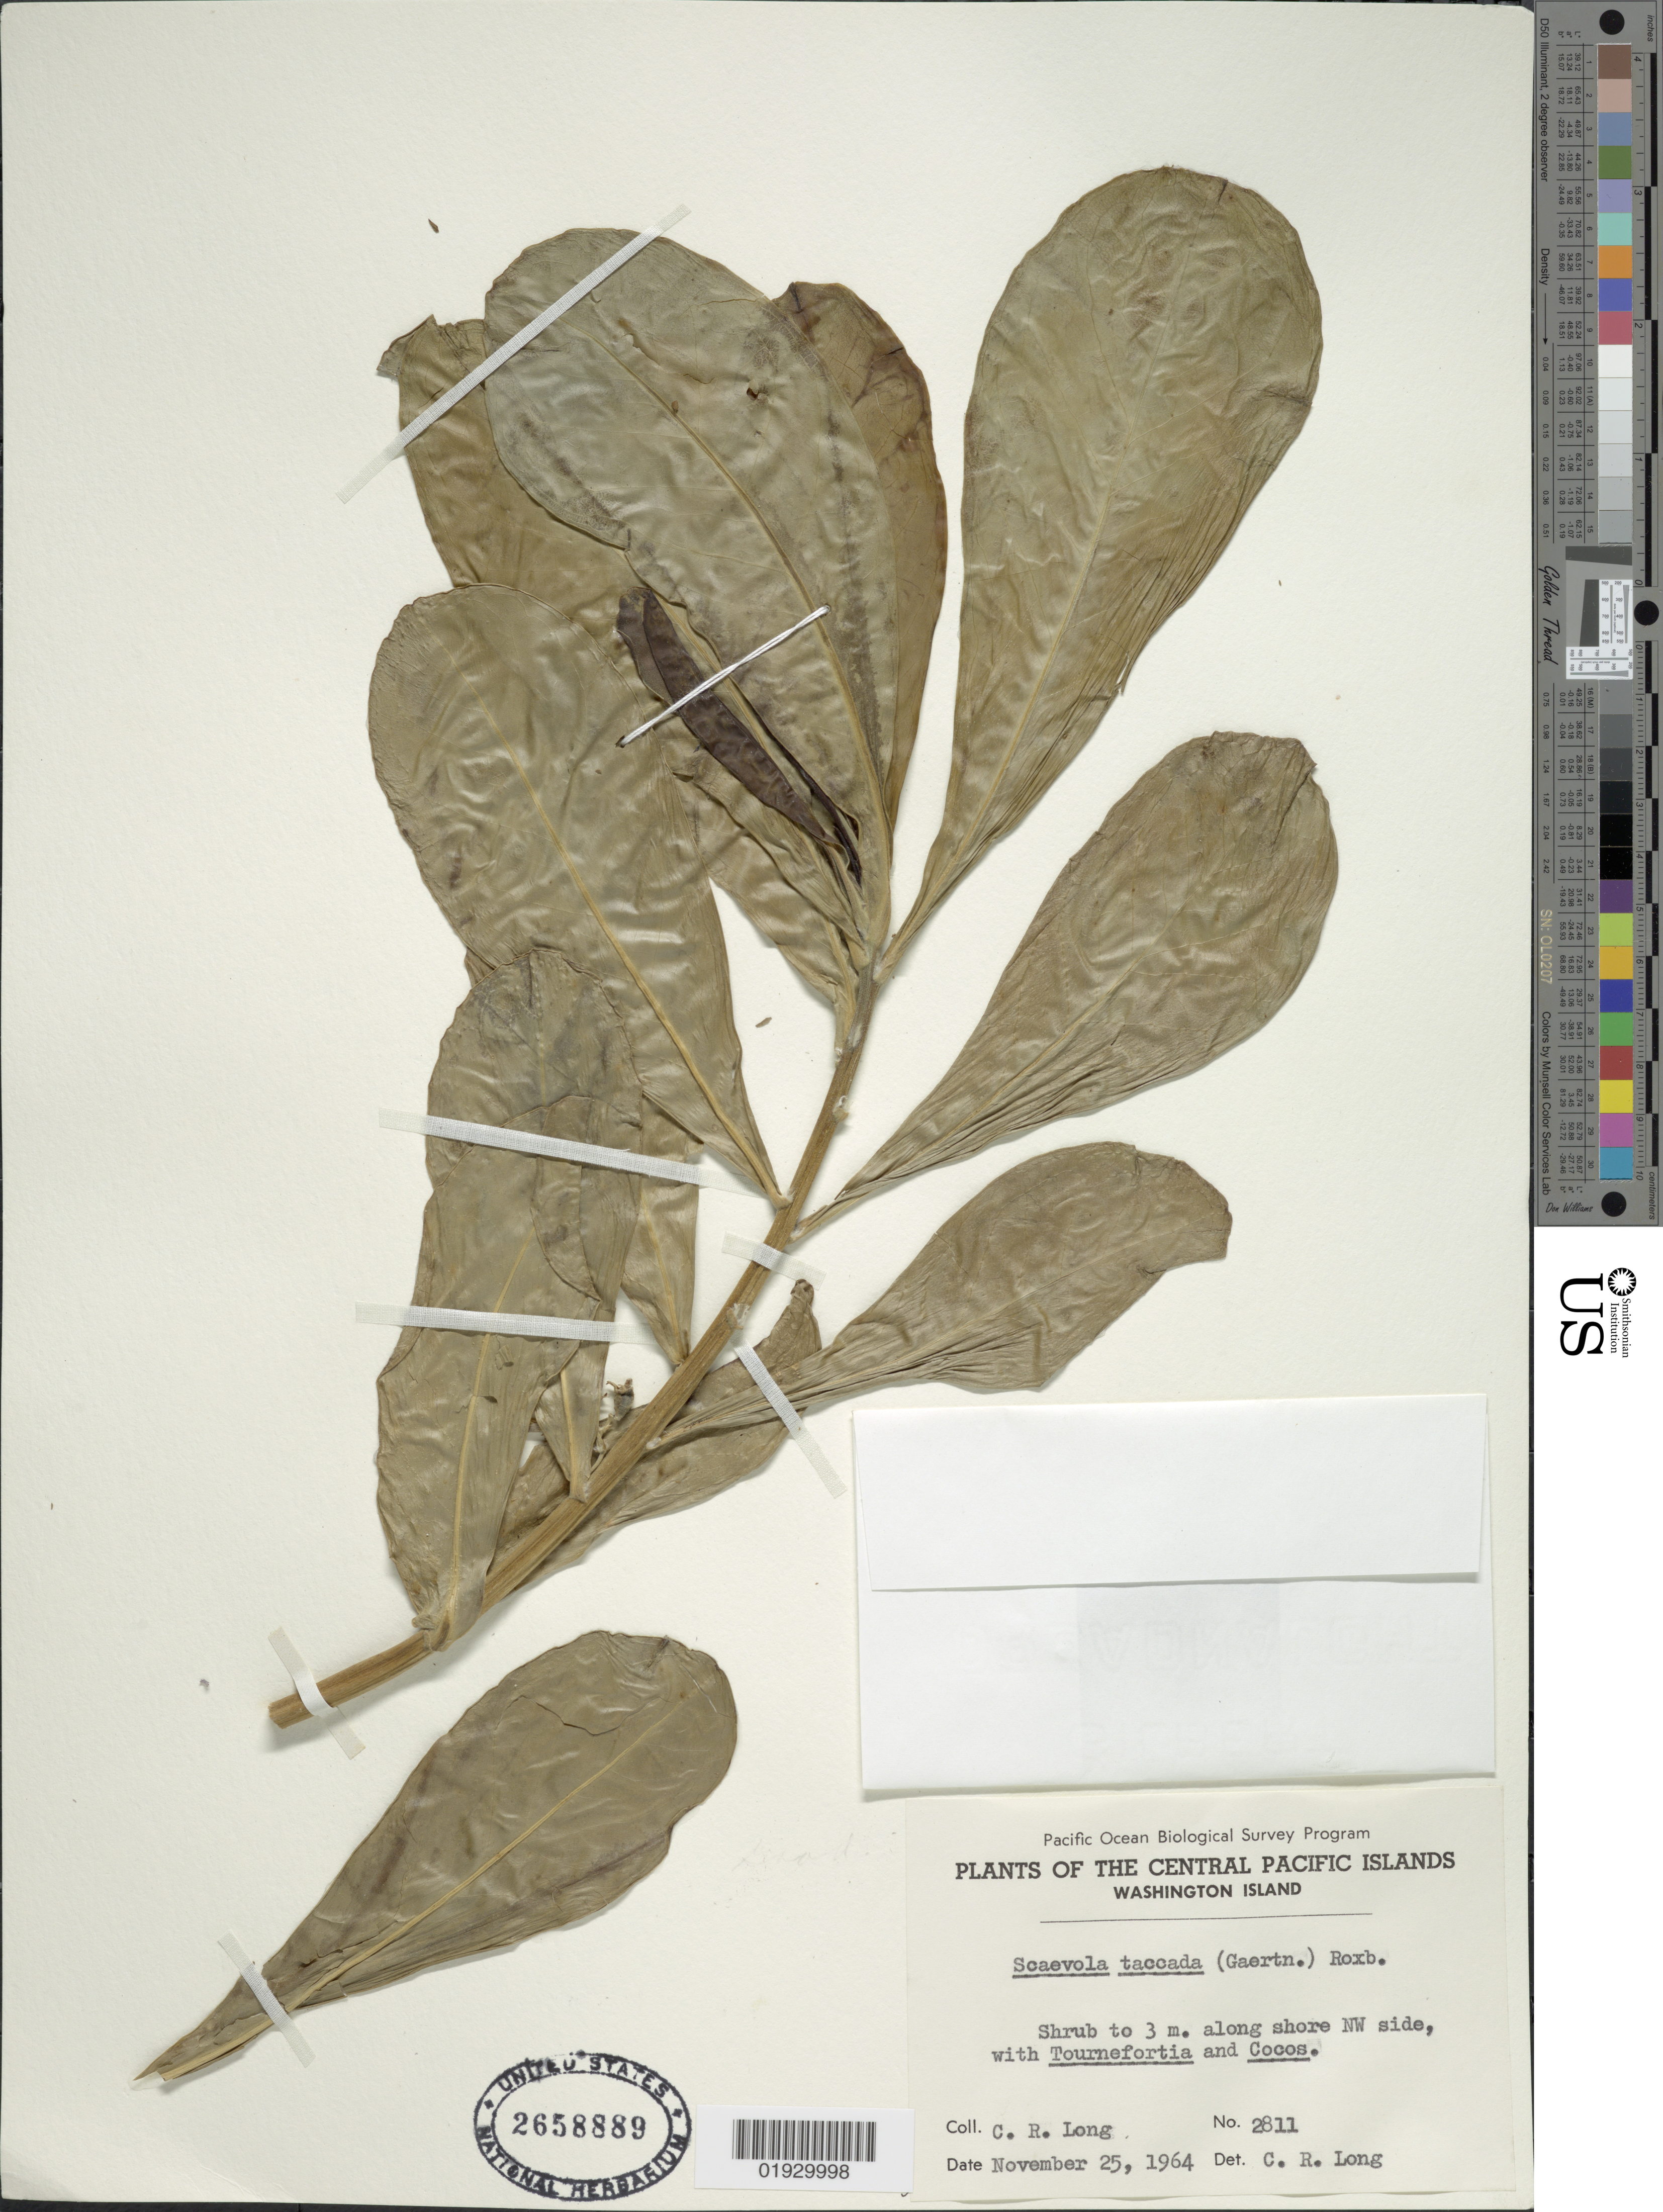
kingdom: Plantae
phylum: Tracheophyta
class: Magnoliopsida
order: Asterales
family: Goodeniaceae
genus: Scaevola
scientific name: Scaevola taccada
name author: (Gaertn.) Roxb.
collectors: C. R. Long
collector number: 2811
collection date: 1964-11-25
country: Kiribati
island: Teraina [Washington]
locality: Central Pacific Islands, Washington Island.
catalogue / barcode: US 2658889